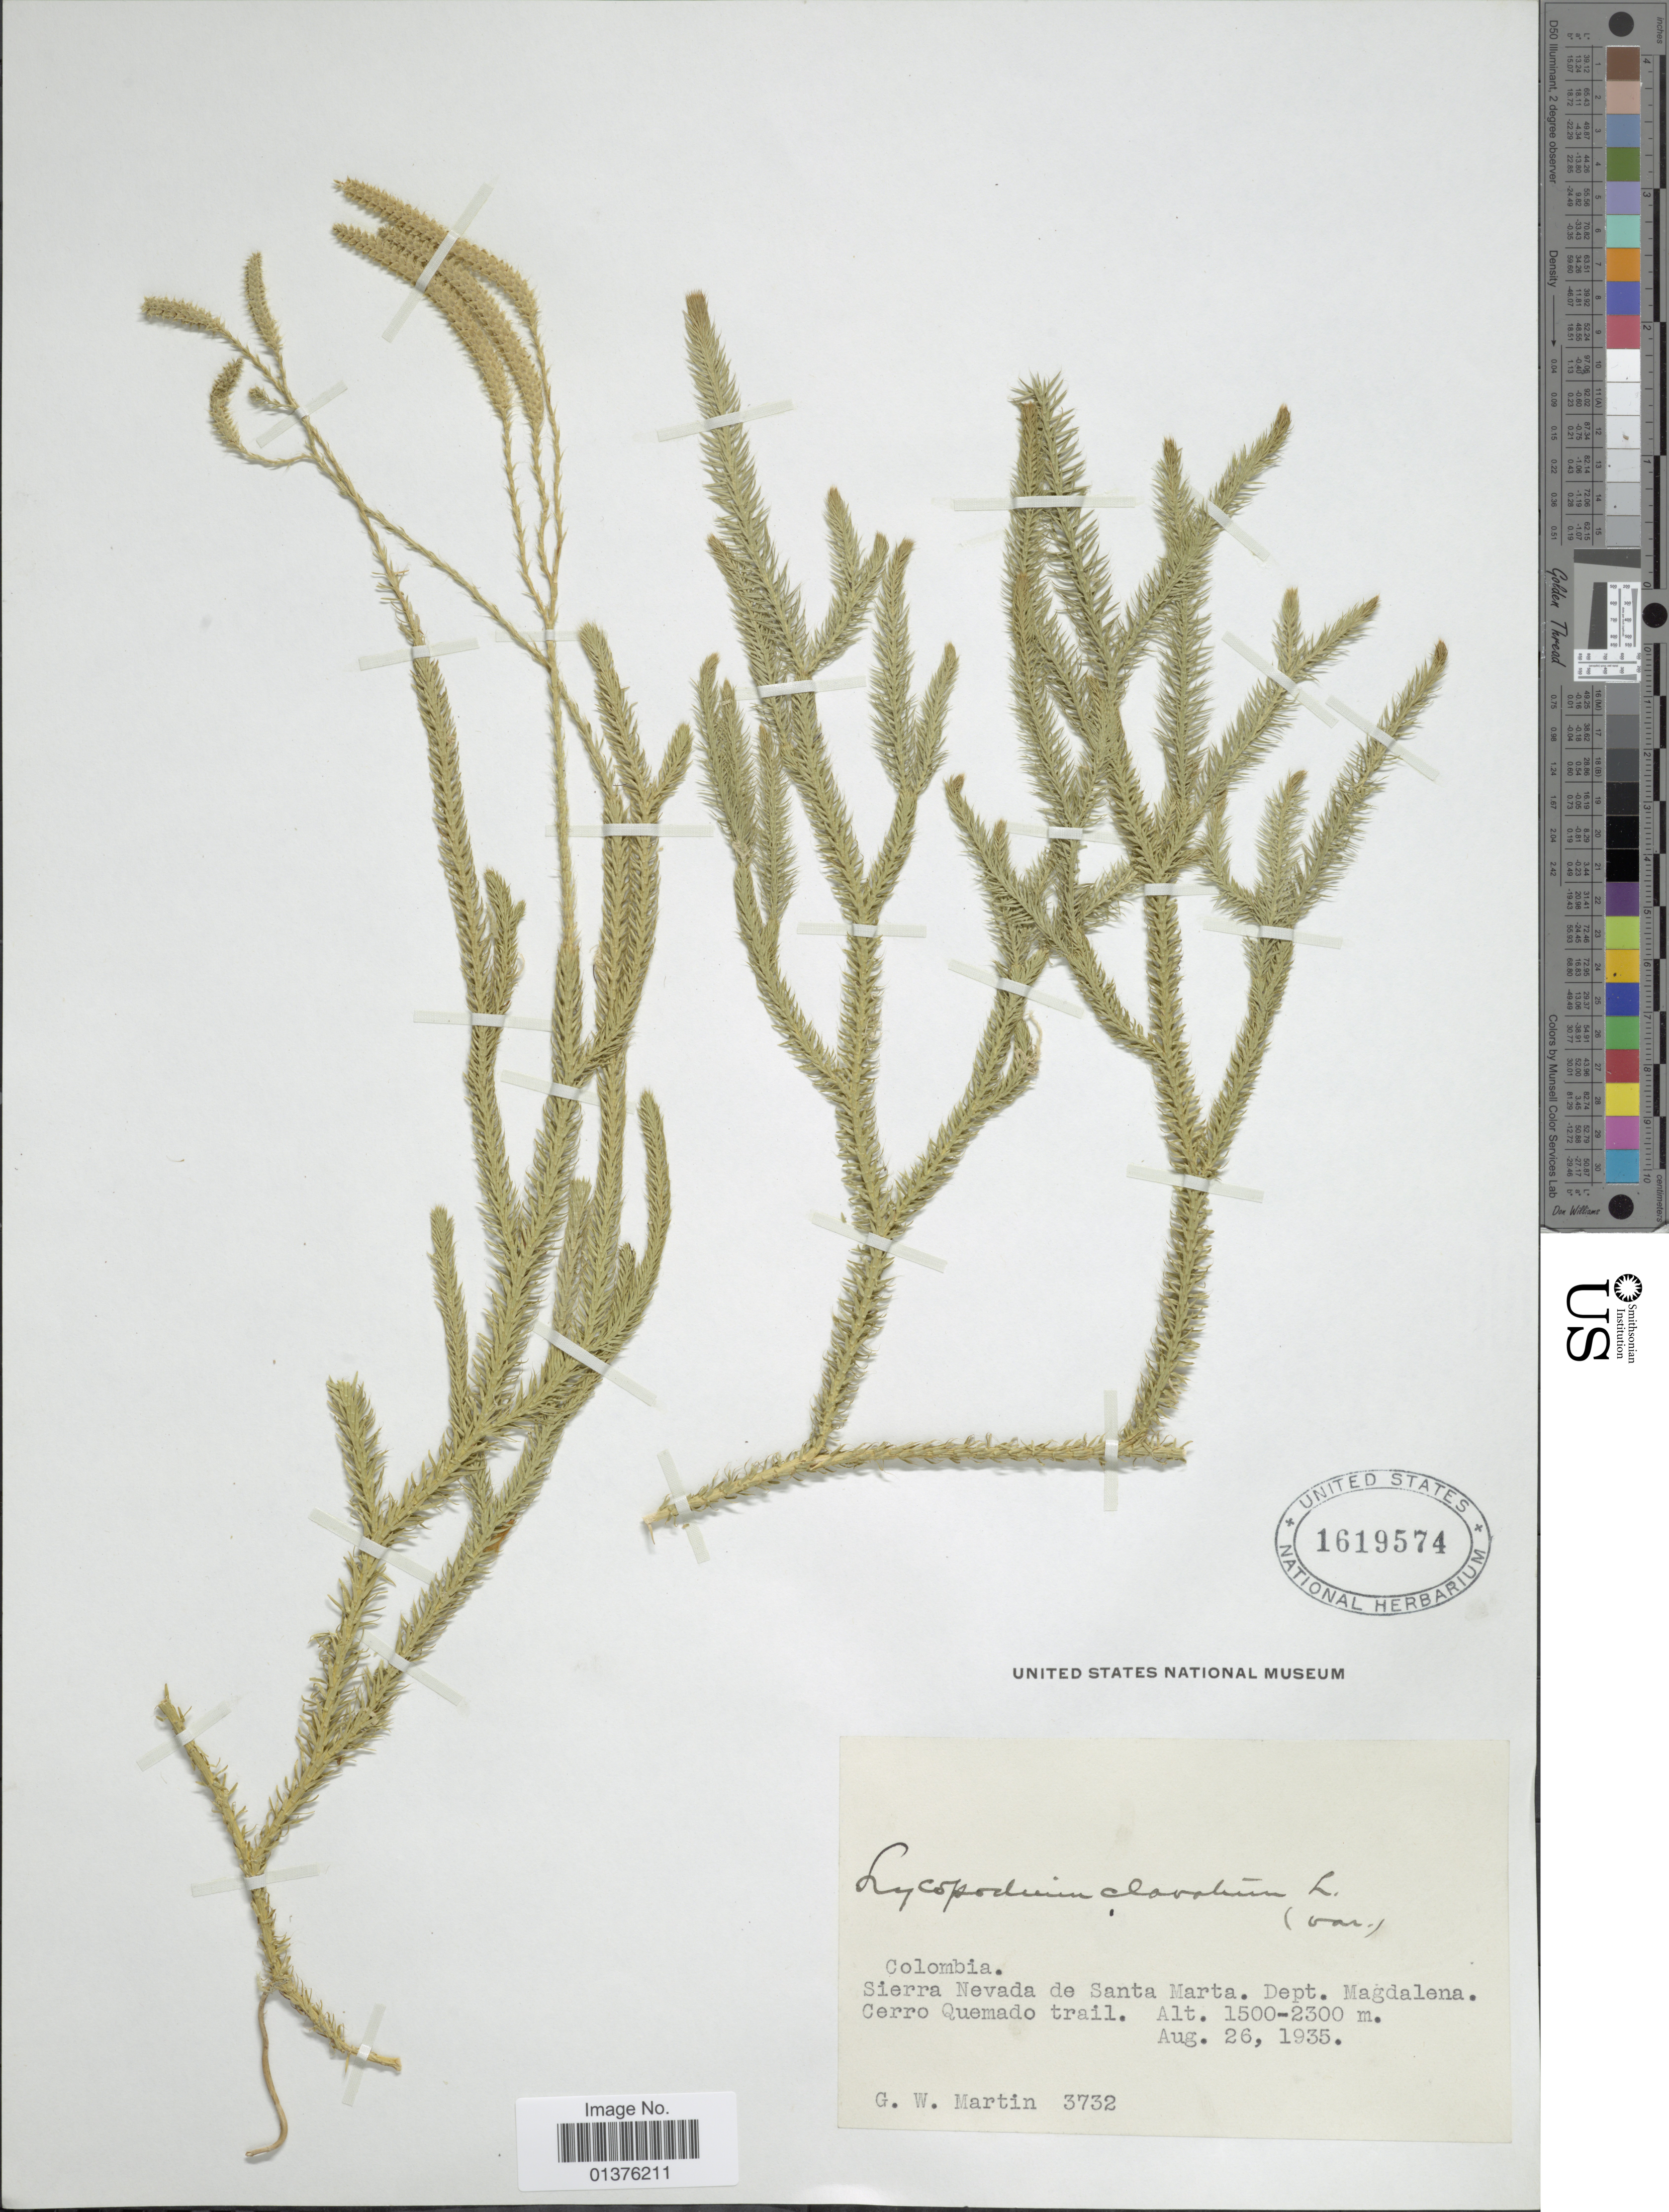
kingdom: Plantae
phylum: Tracheophyta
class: Lycopodiopsida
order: Lycopodiales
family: Lycopodiaceae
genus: Lycopodium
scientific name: Lycopodium clavatum subsp. clavatum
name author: L.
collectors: G. W. Martin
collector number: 3732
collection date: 1935-08-26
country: Colombia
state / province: Magdalena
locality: Sierra Nevada de Santa Marta, Dept. Magdalena, Cerro Quemado trail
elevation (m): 1500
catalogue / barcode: US 1619574